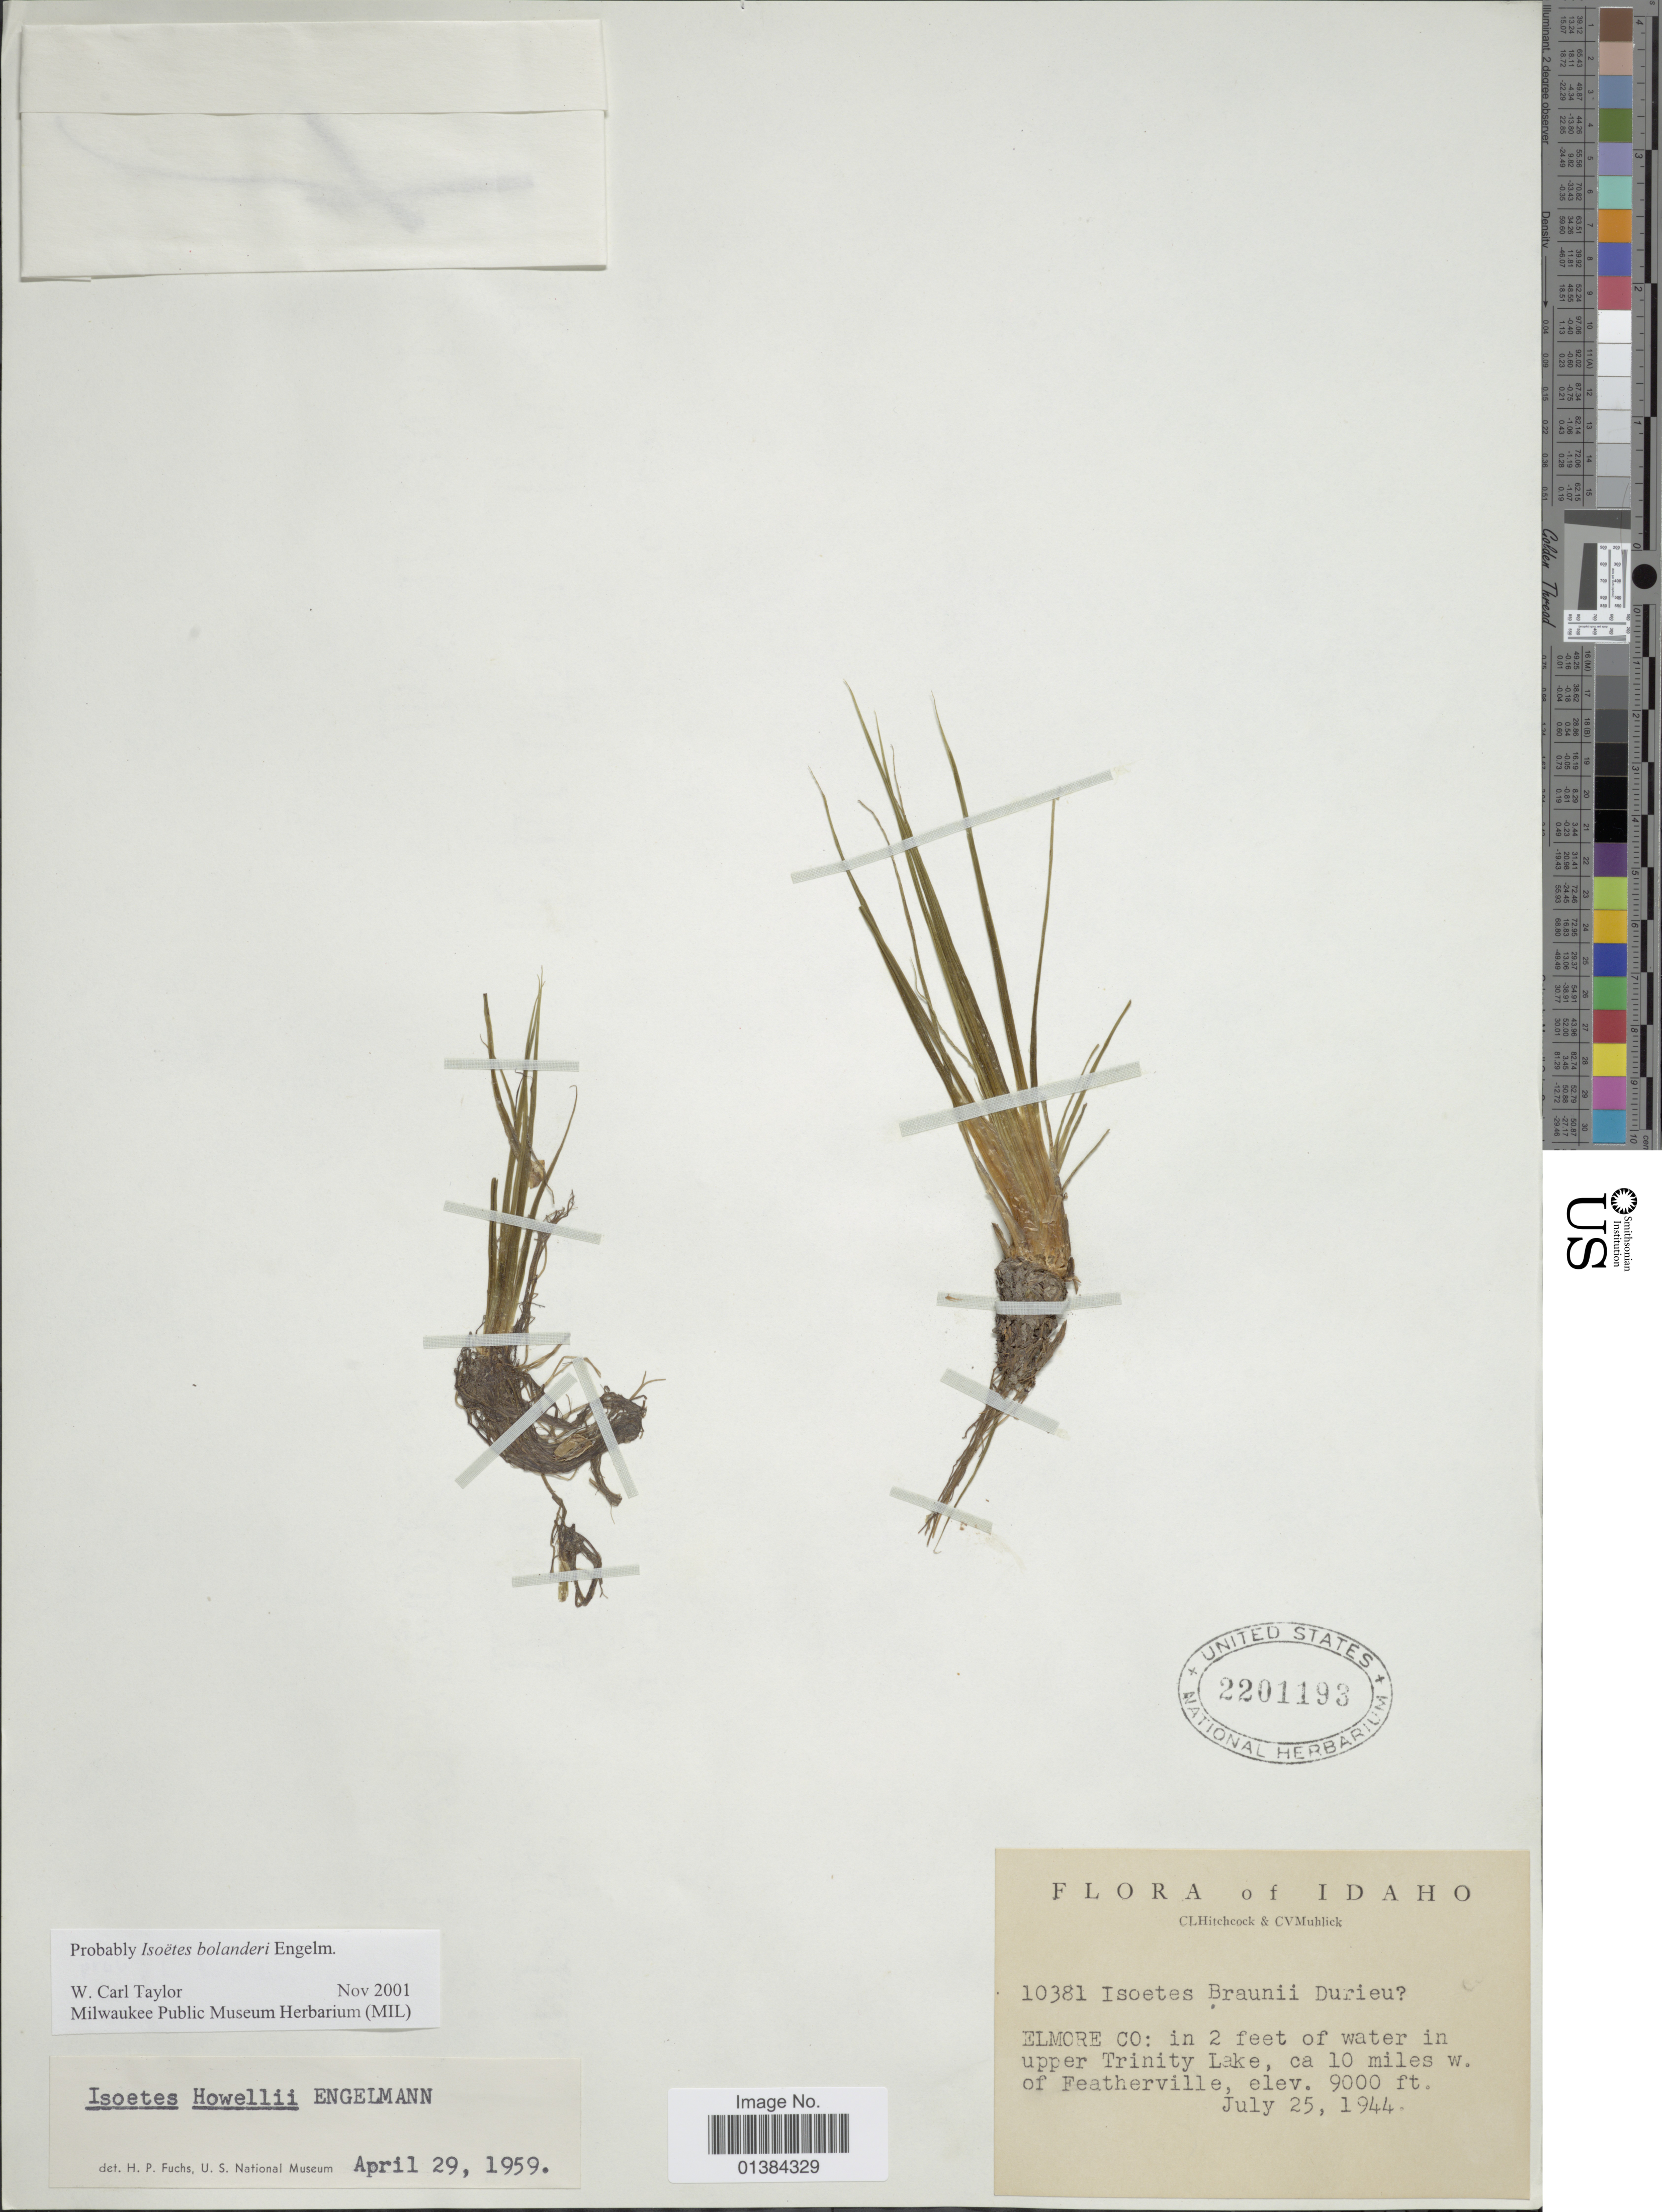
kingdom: Plantae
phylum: Tracheophyta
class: Lycopodiopsida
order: Isoetales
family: Isoetaceae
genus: Isoetes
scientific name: Isoetes bolanderi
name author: Engelm.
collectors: C. L. Hitchcock & C. V. Muhlick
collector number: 10381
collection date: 1944-07-25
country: United States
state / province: Idaho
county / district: Elmore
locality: in 2 feet of water in upper Trinity Lake, ca 10 miles w. of Featherville.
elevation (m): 2743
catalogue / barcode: US 2201193